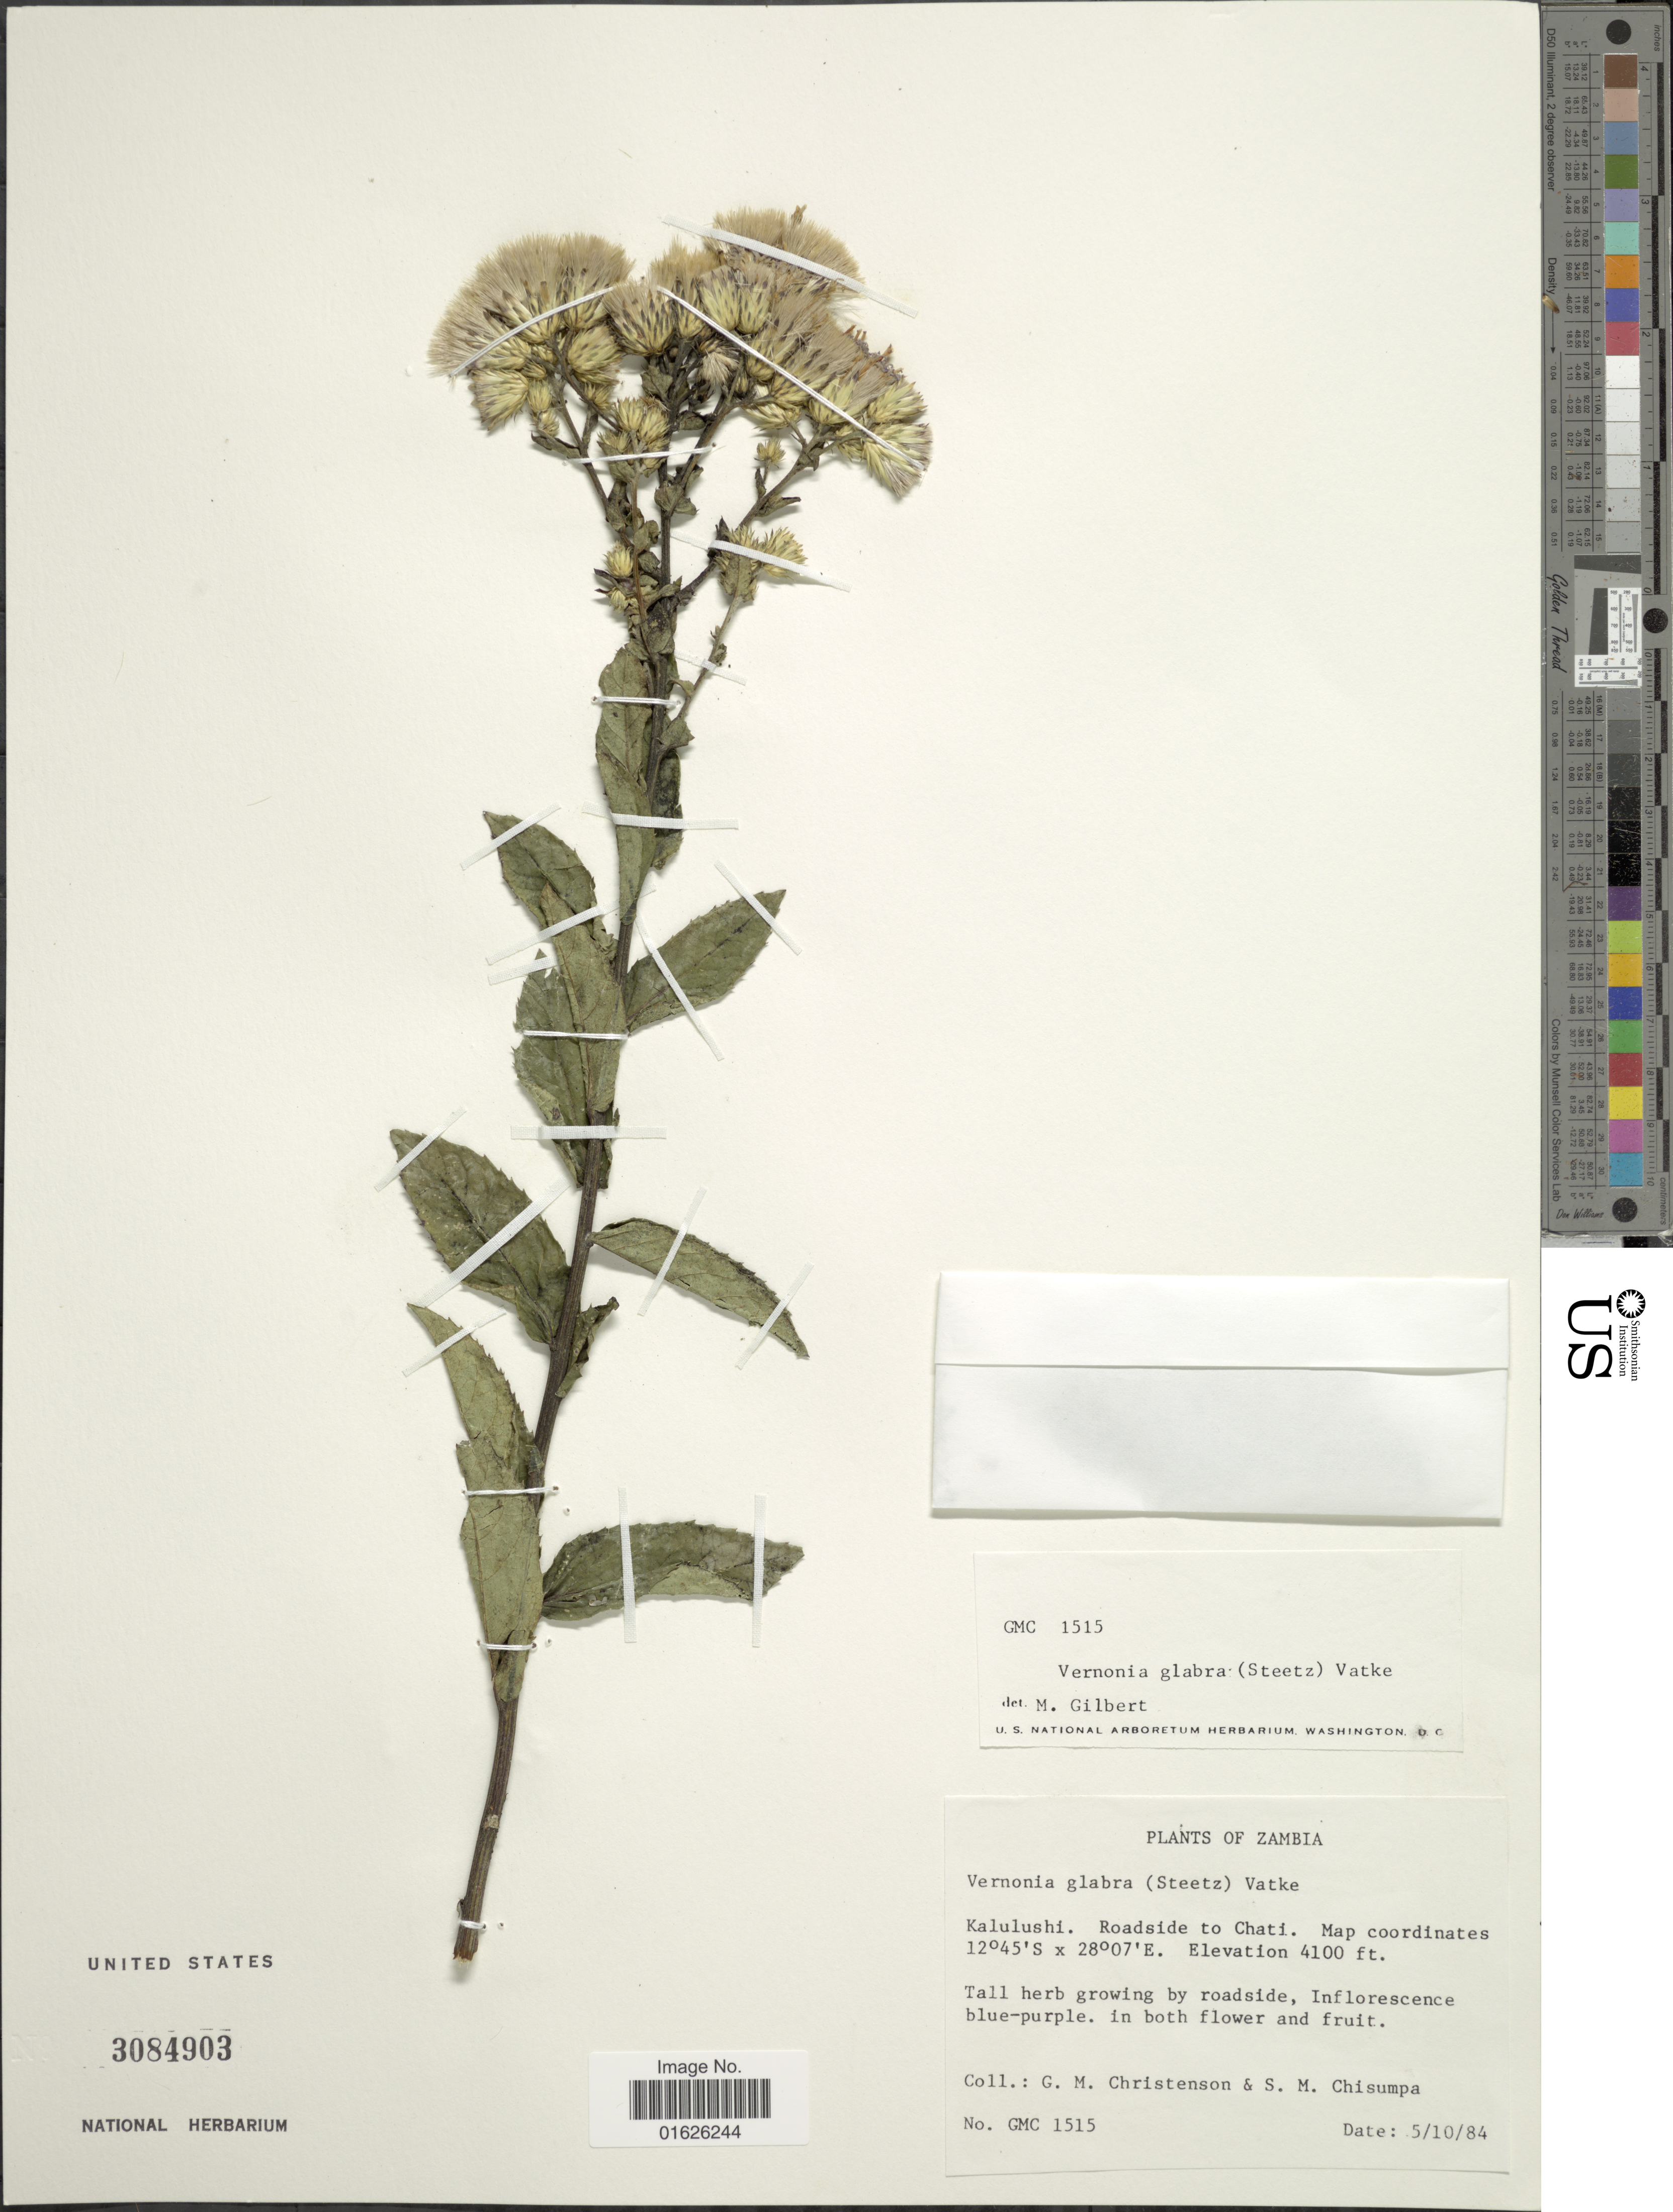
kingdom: Plantae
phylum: Tracheophyta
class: Magnoliopsida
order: Asterales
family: Asteraceae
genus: Linzia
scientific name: Linzia glabra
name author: Steetz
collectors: G. Christenson & S. Chisumpa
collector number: GMC 1515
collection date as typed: Transcribed d/m/y: 10/5/84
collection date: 1984-05-10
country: Zambia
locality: Kalulushi, Roadside to Chati.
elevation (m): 1250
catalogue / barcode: US 3084903